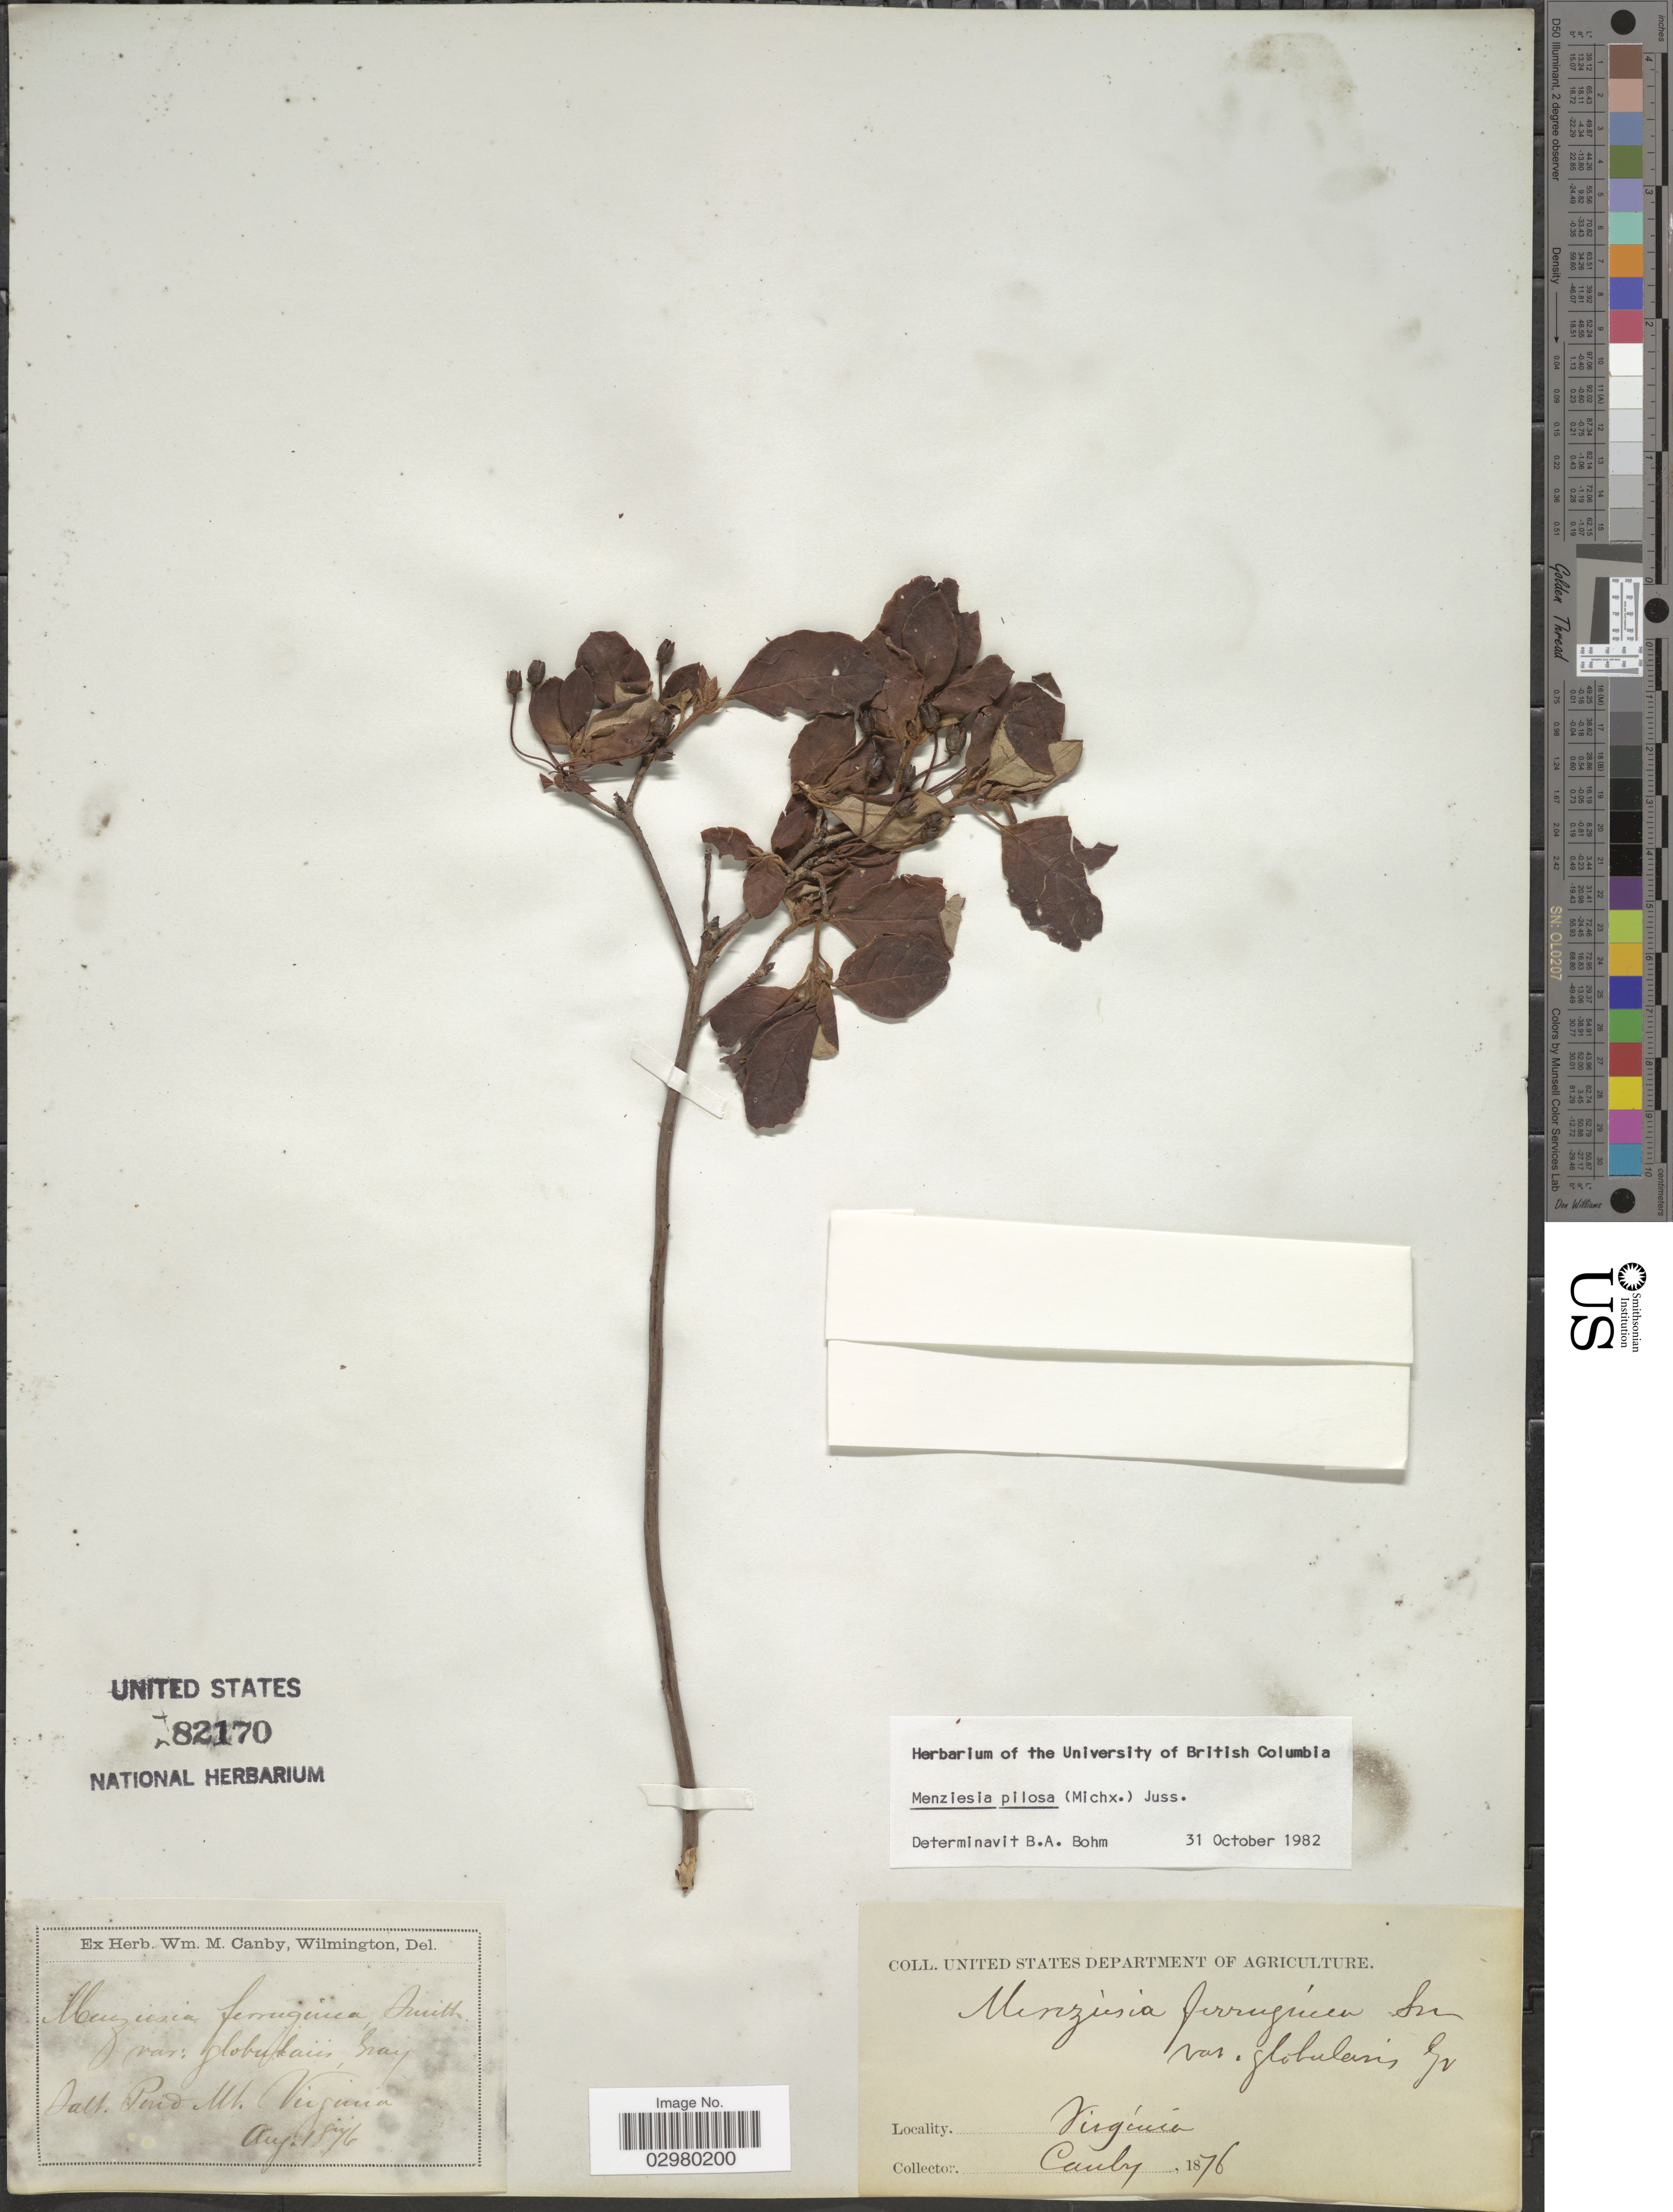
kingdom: Plantae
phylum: Tracheophyta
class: Magnoliopsida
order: Ericales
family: Ericaceae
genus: Menziesia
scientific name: Menziesia pilosa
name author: (Michx.) Juss.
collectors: W. M. Canby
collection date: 1876-08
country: United States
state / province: Virginia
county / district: Giles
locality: Salt Pond Mt.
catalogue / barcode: US 82170